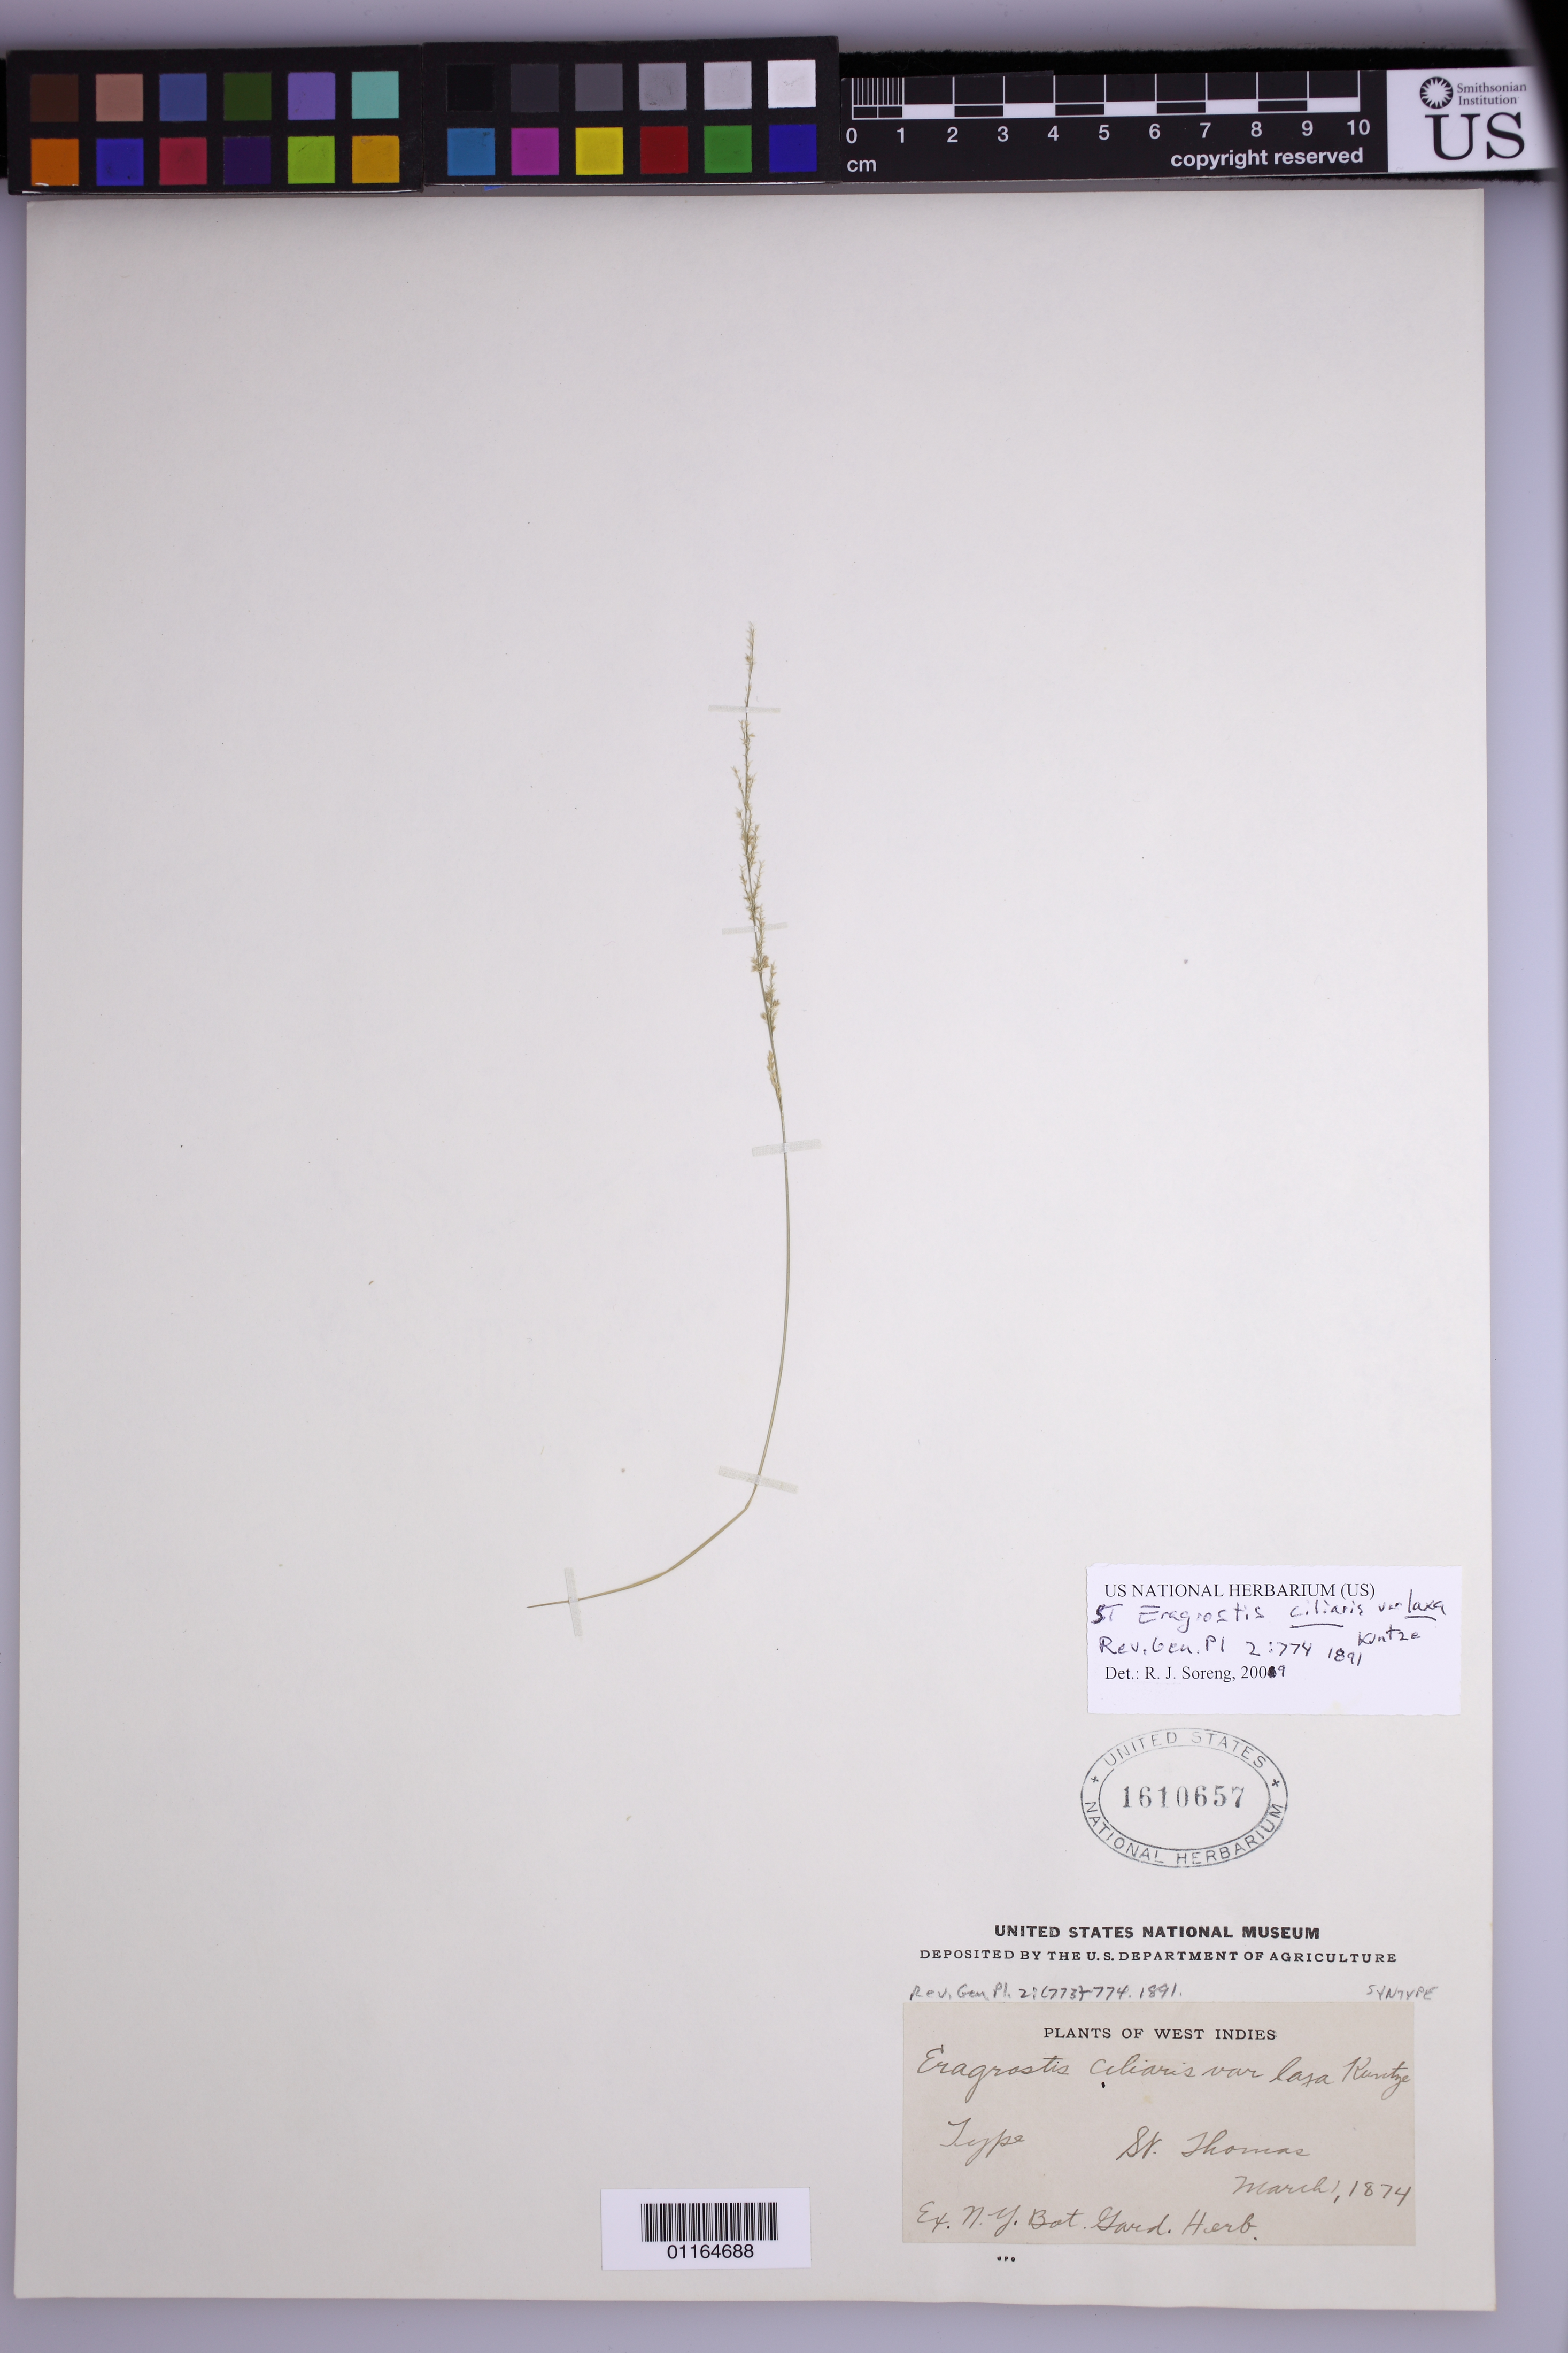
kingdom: Plantae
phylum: Tracheophyta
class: Liliopsida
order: Poales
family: Poaceae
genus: Eragrostis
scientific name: Eragrostis ciliaris var. laxa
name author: Kuntze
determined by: Soreng, Robert J., Research Associate (BOT), Smithsonian Institution - National Museum of Natural History (UNITED STATES)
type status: Syntype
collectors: C.E.O. Kuntze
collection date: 1874-03-01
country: U.S. Virgin Islands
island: St. Thomas I.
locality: St. Thomas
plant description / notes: Fragment of type specimen ex herb. NYBG.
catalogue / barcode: US 1610657